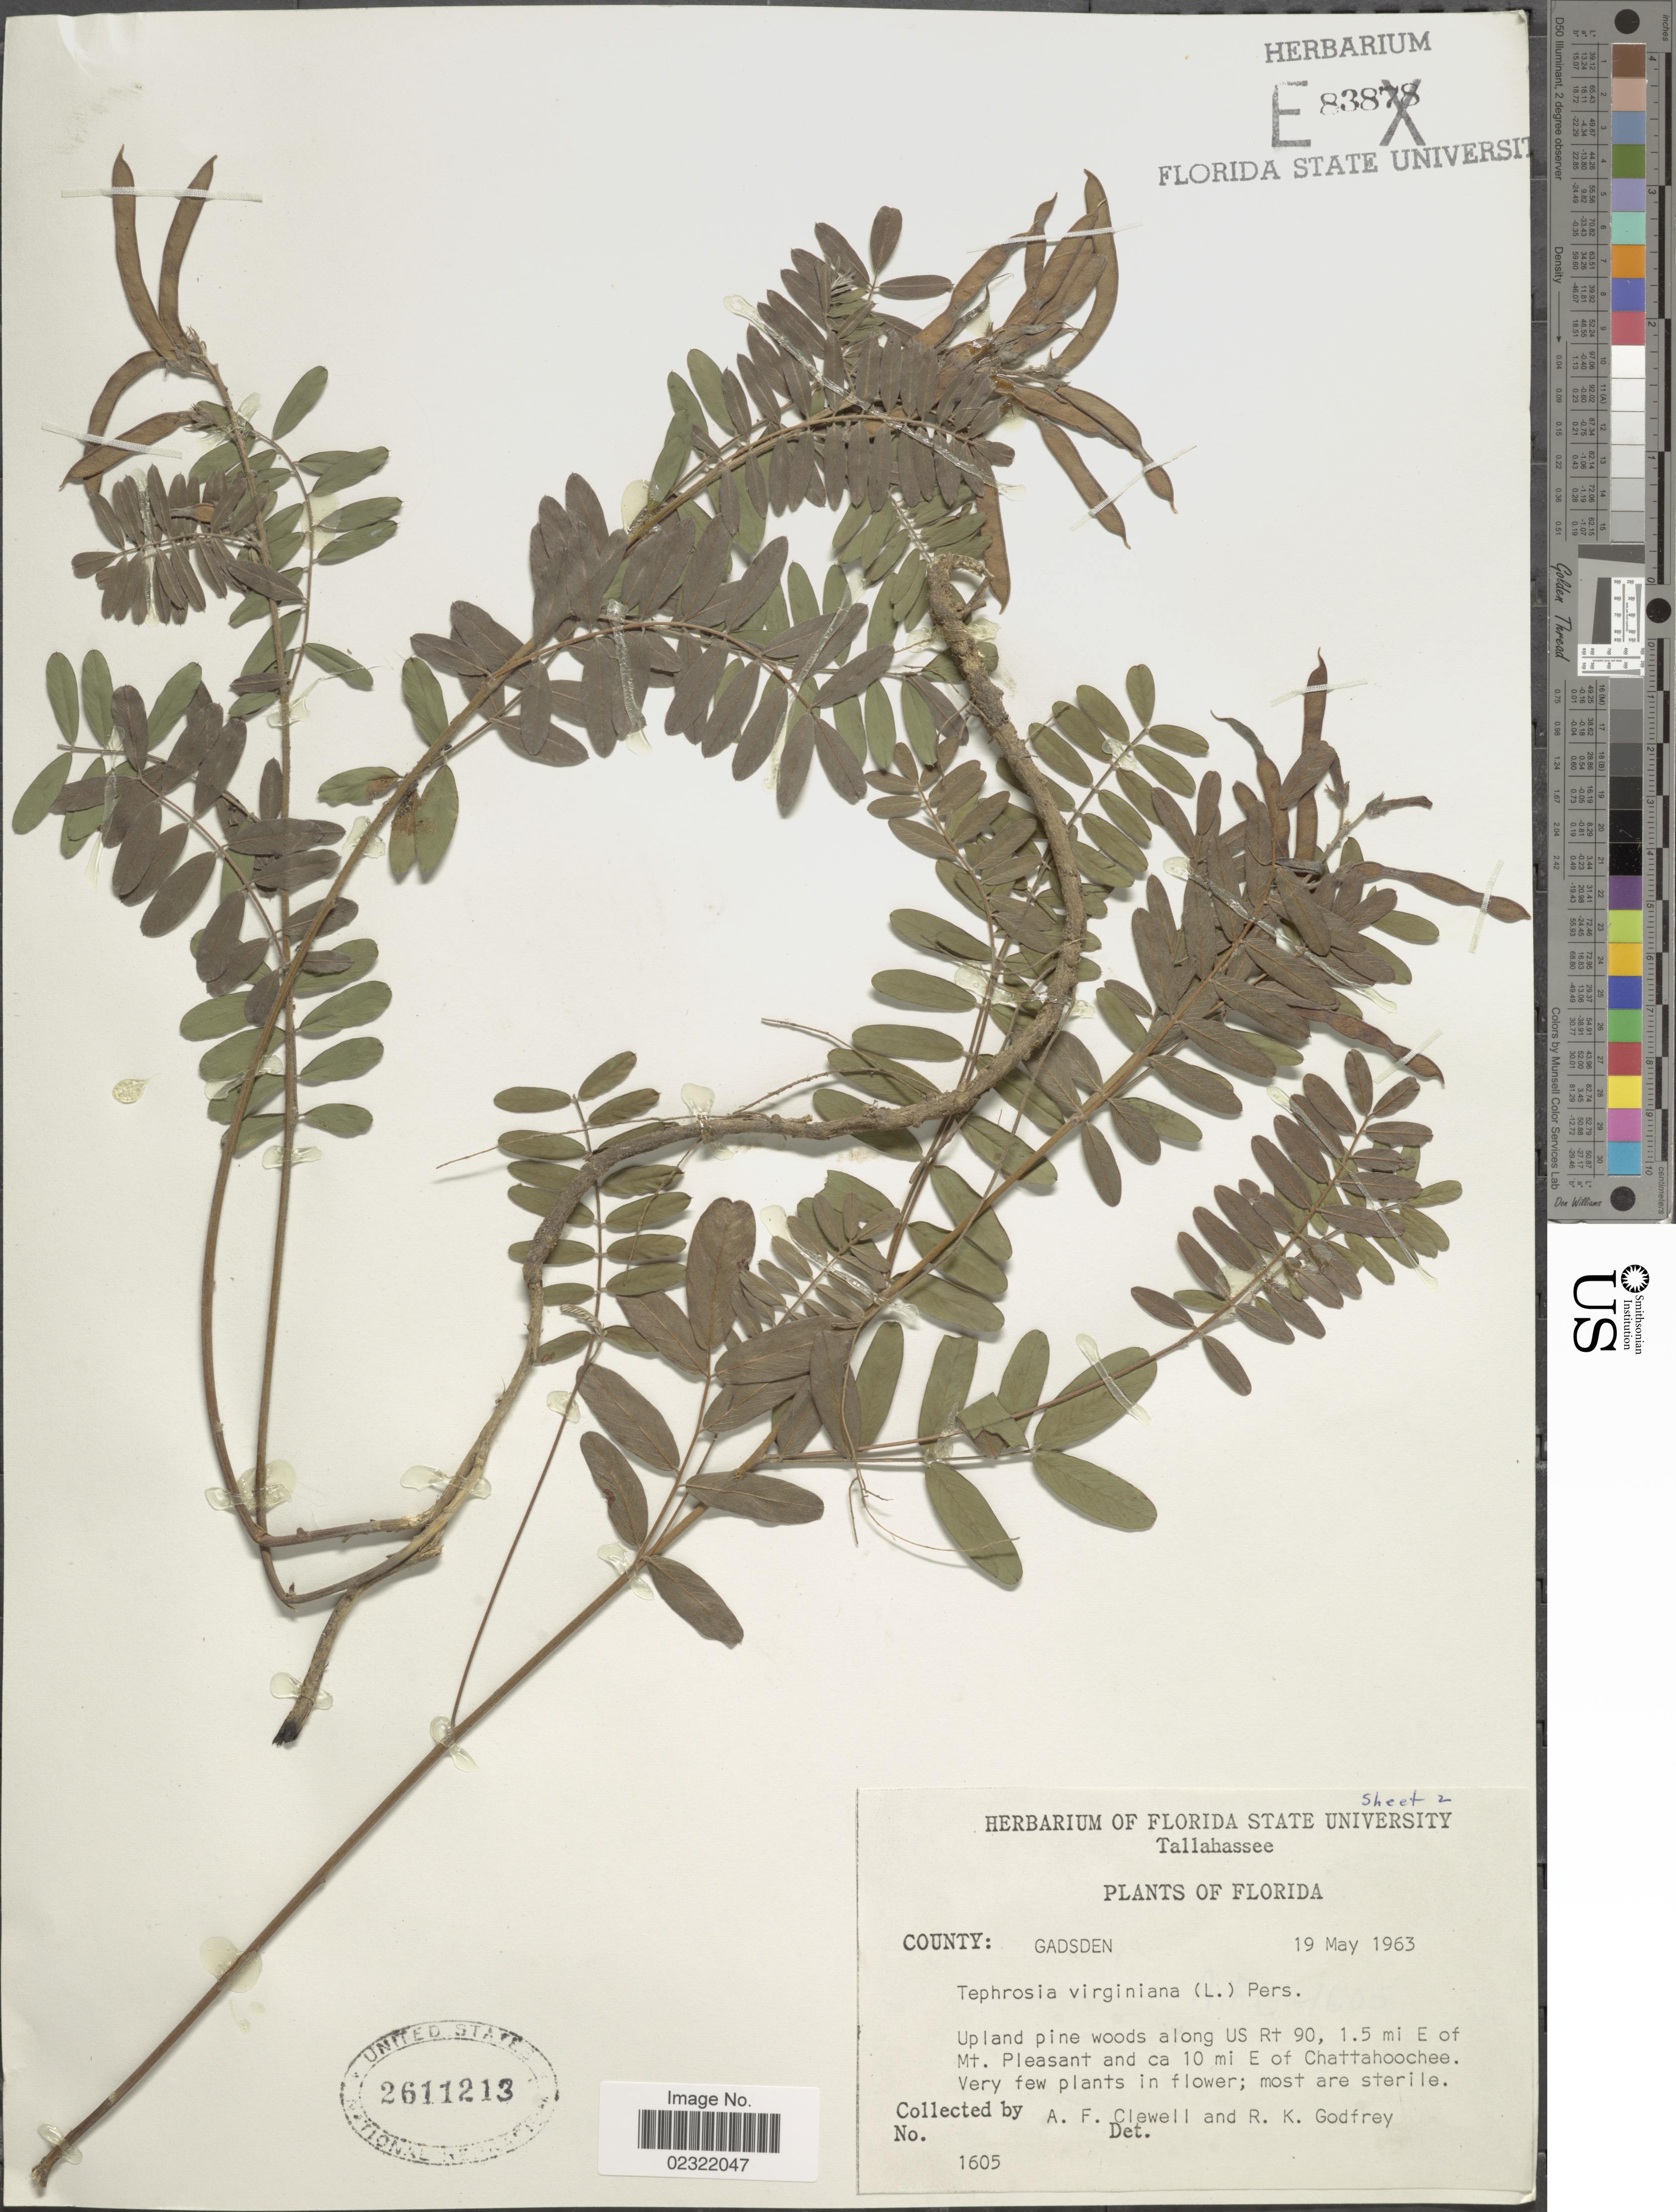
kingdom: Plantae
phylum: Tracheophyta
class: Magnoliopsida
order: Fabales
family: Fabaceae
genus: Tephrosia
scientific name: Tephrosia virginiana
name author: (L.) Pers.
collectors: A. Clewell & R. K. Godfrey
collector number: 1605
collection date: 1963-05-19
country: United States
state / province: Florida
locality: Gadsden, Upland pine woods along US Rt 90, 1.5 mi E of Mt Pleasant and ca 10 mi E of Chattahoochee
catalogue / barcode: US 2611213